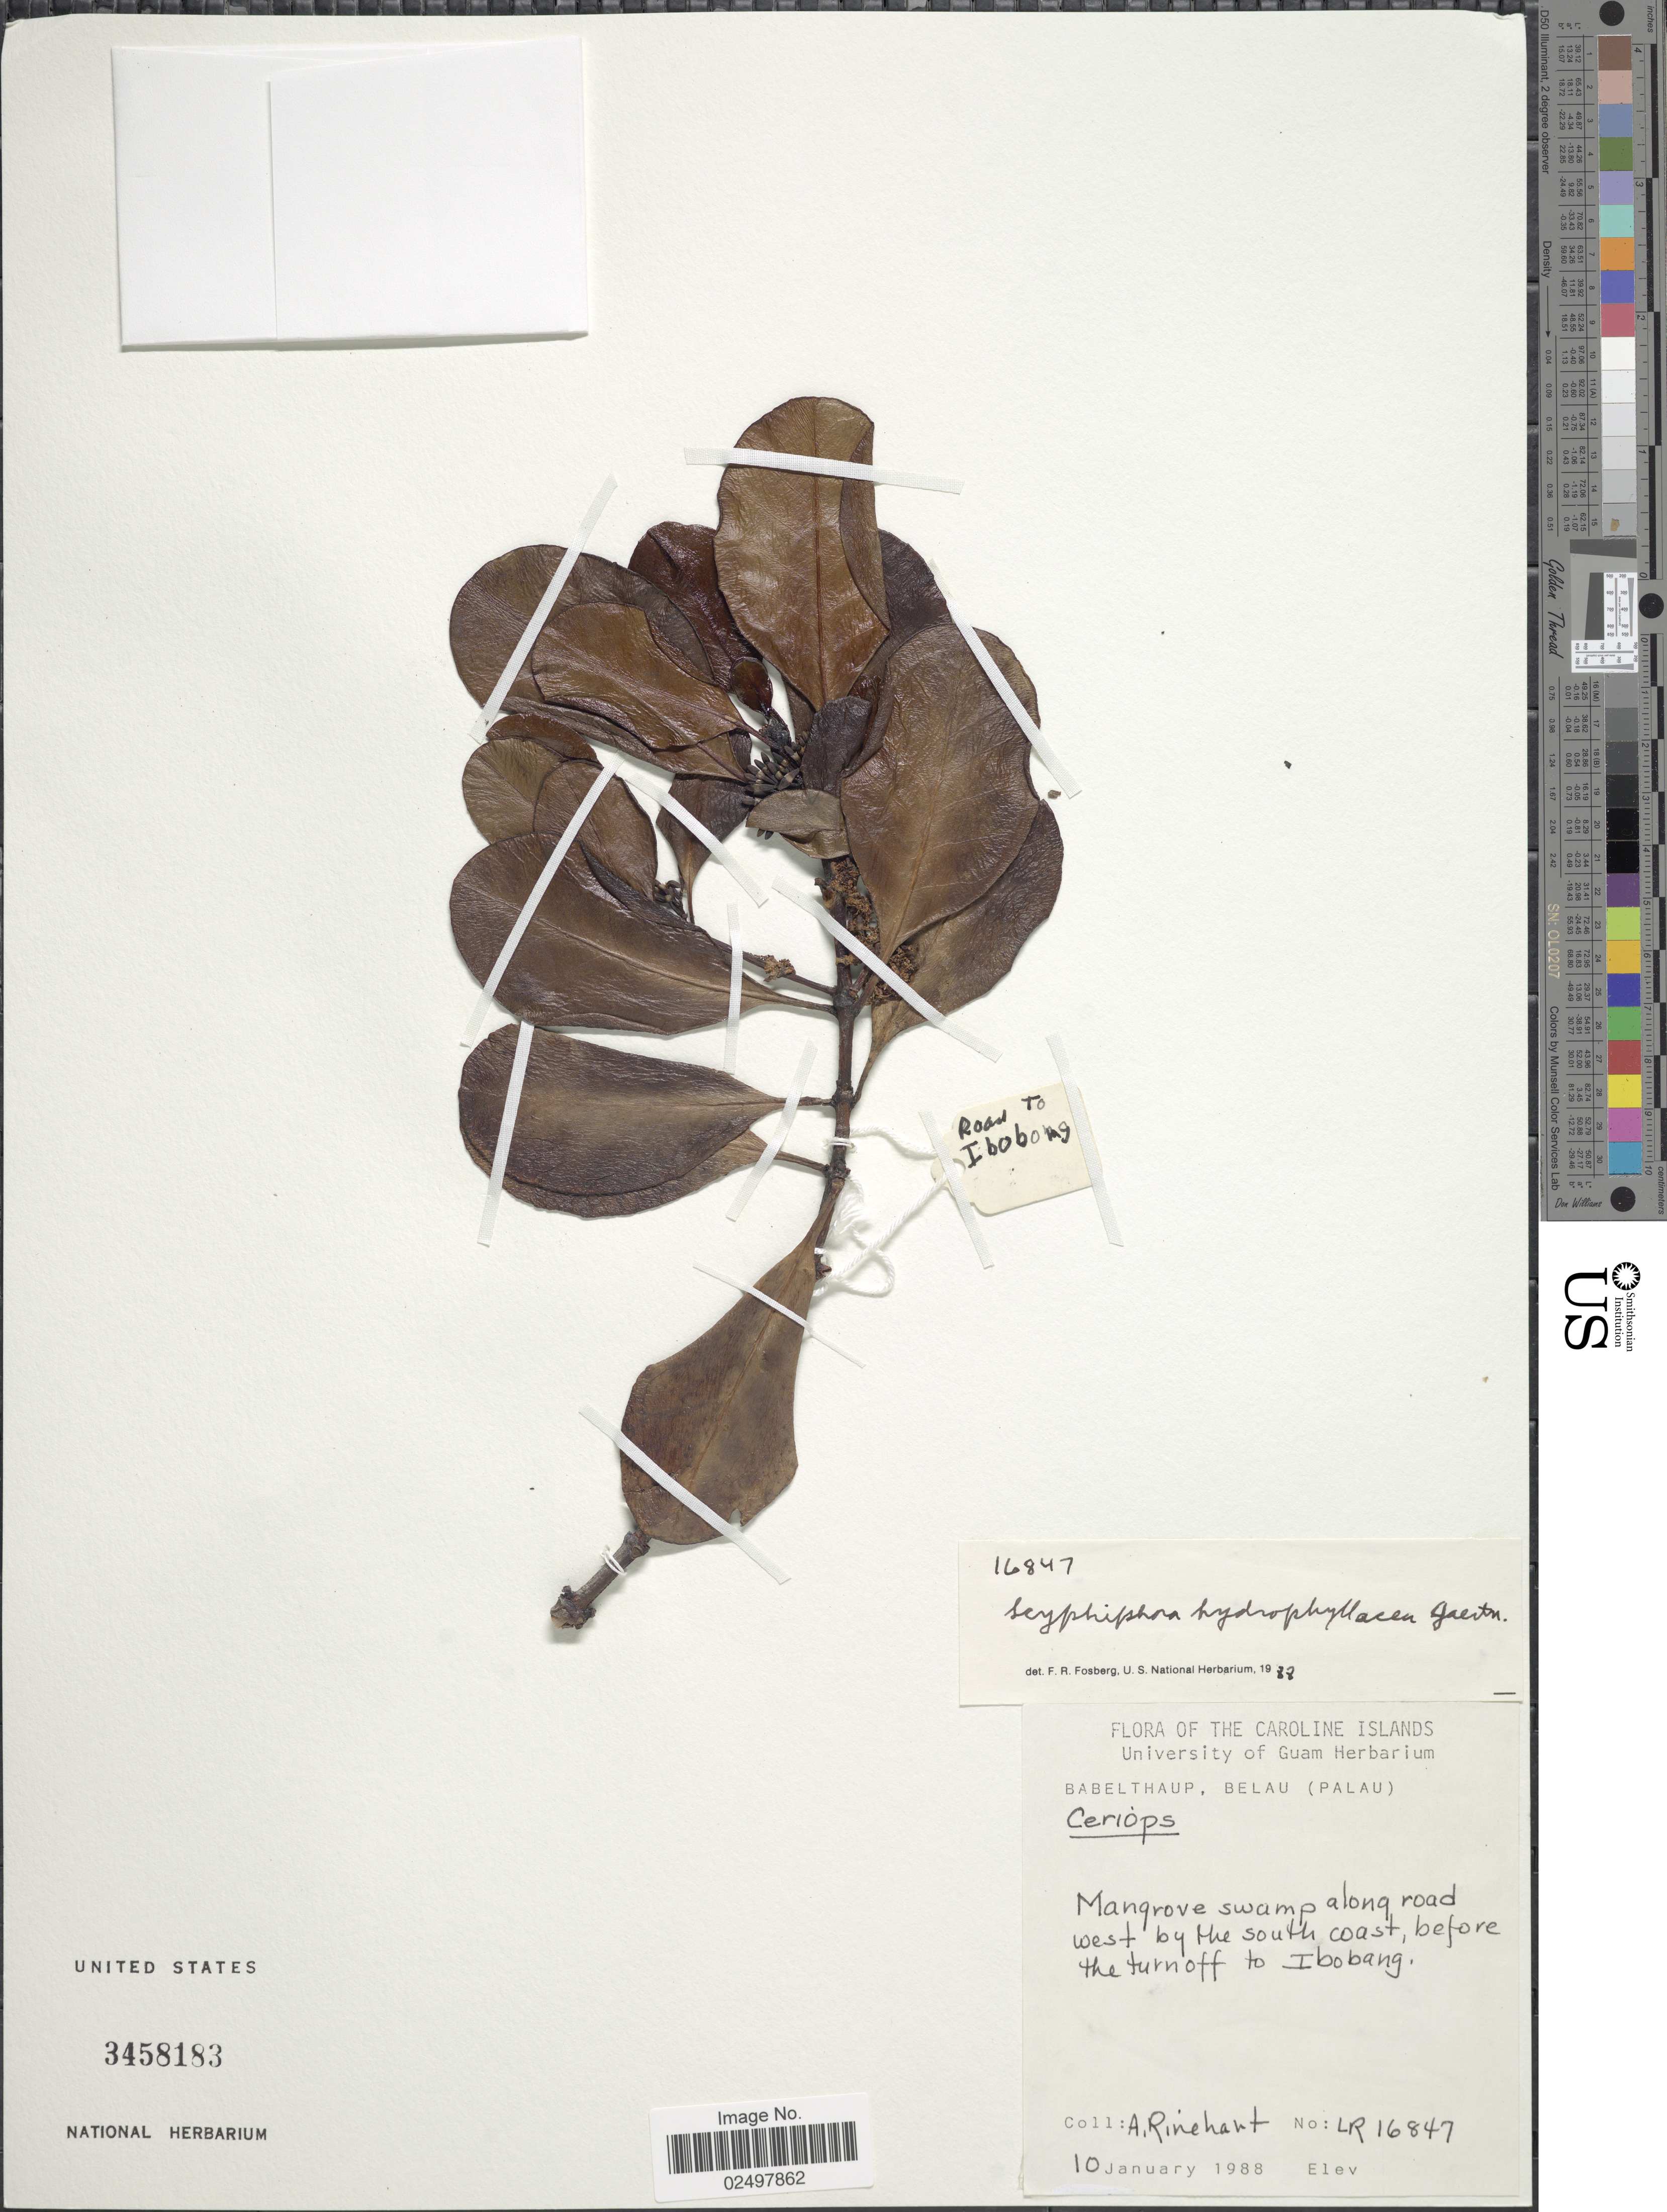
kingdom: Plantae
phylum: Tracheophyta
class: Magnoliopsida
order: Gentianales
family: Rubiaceae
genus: Scyphiphora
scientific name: Scyphiphora hydrophyllacea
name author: Gaertn.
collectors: A. Rinehart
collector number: LR16847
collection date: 1988-01-10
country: Palau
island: Babeldaob [Babelthuap]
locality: Caroline Islands, Babelthaup, Belau (Palau), mangrove swamp along road west by the south coast, before the turnoff to Ibobang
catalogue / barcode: US 3458183